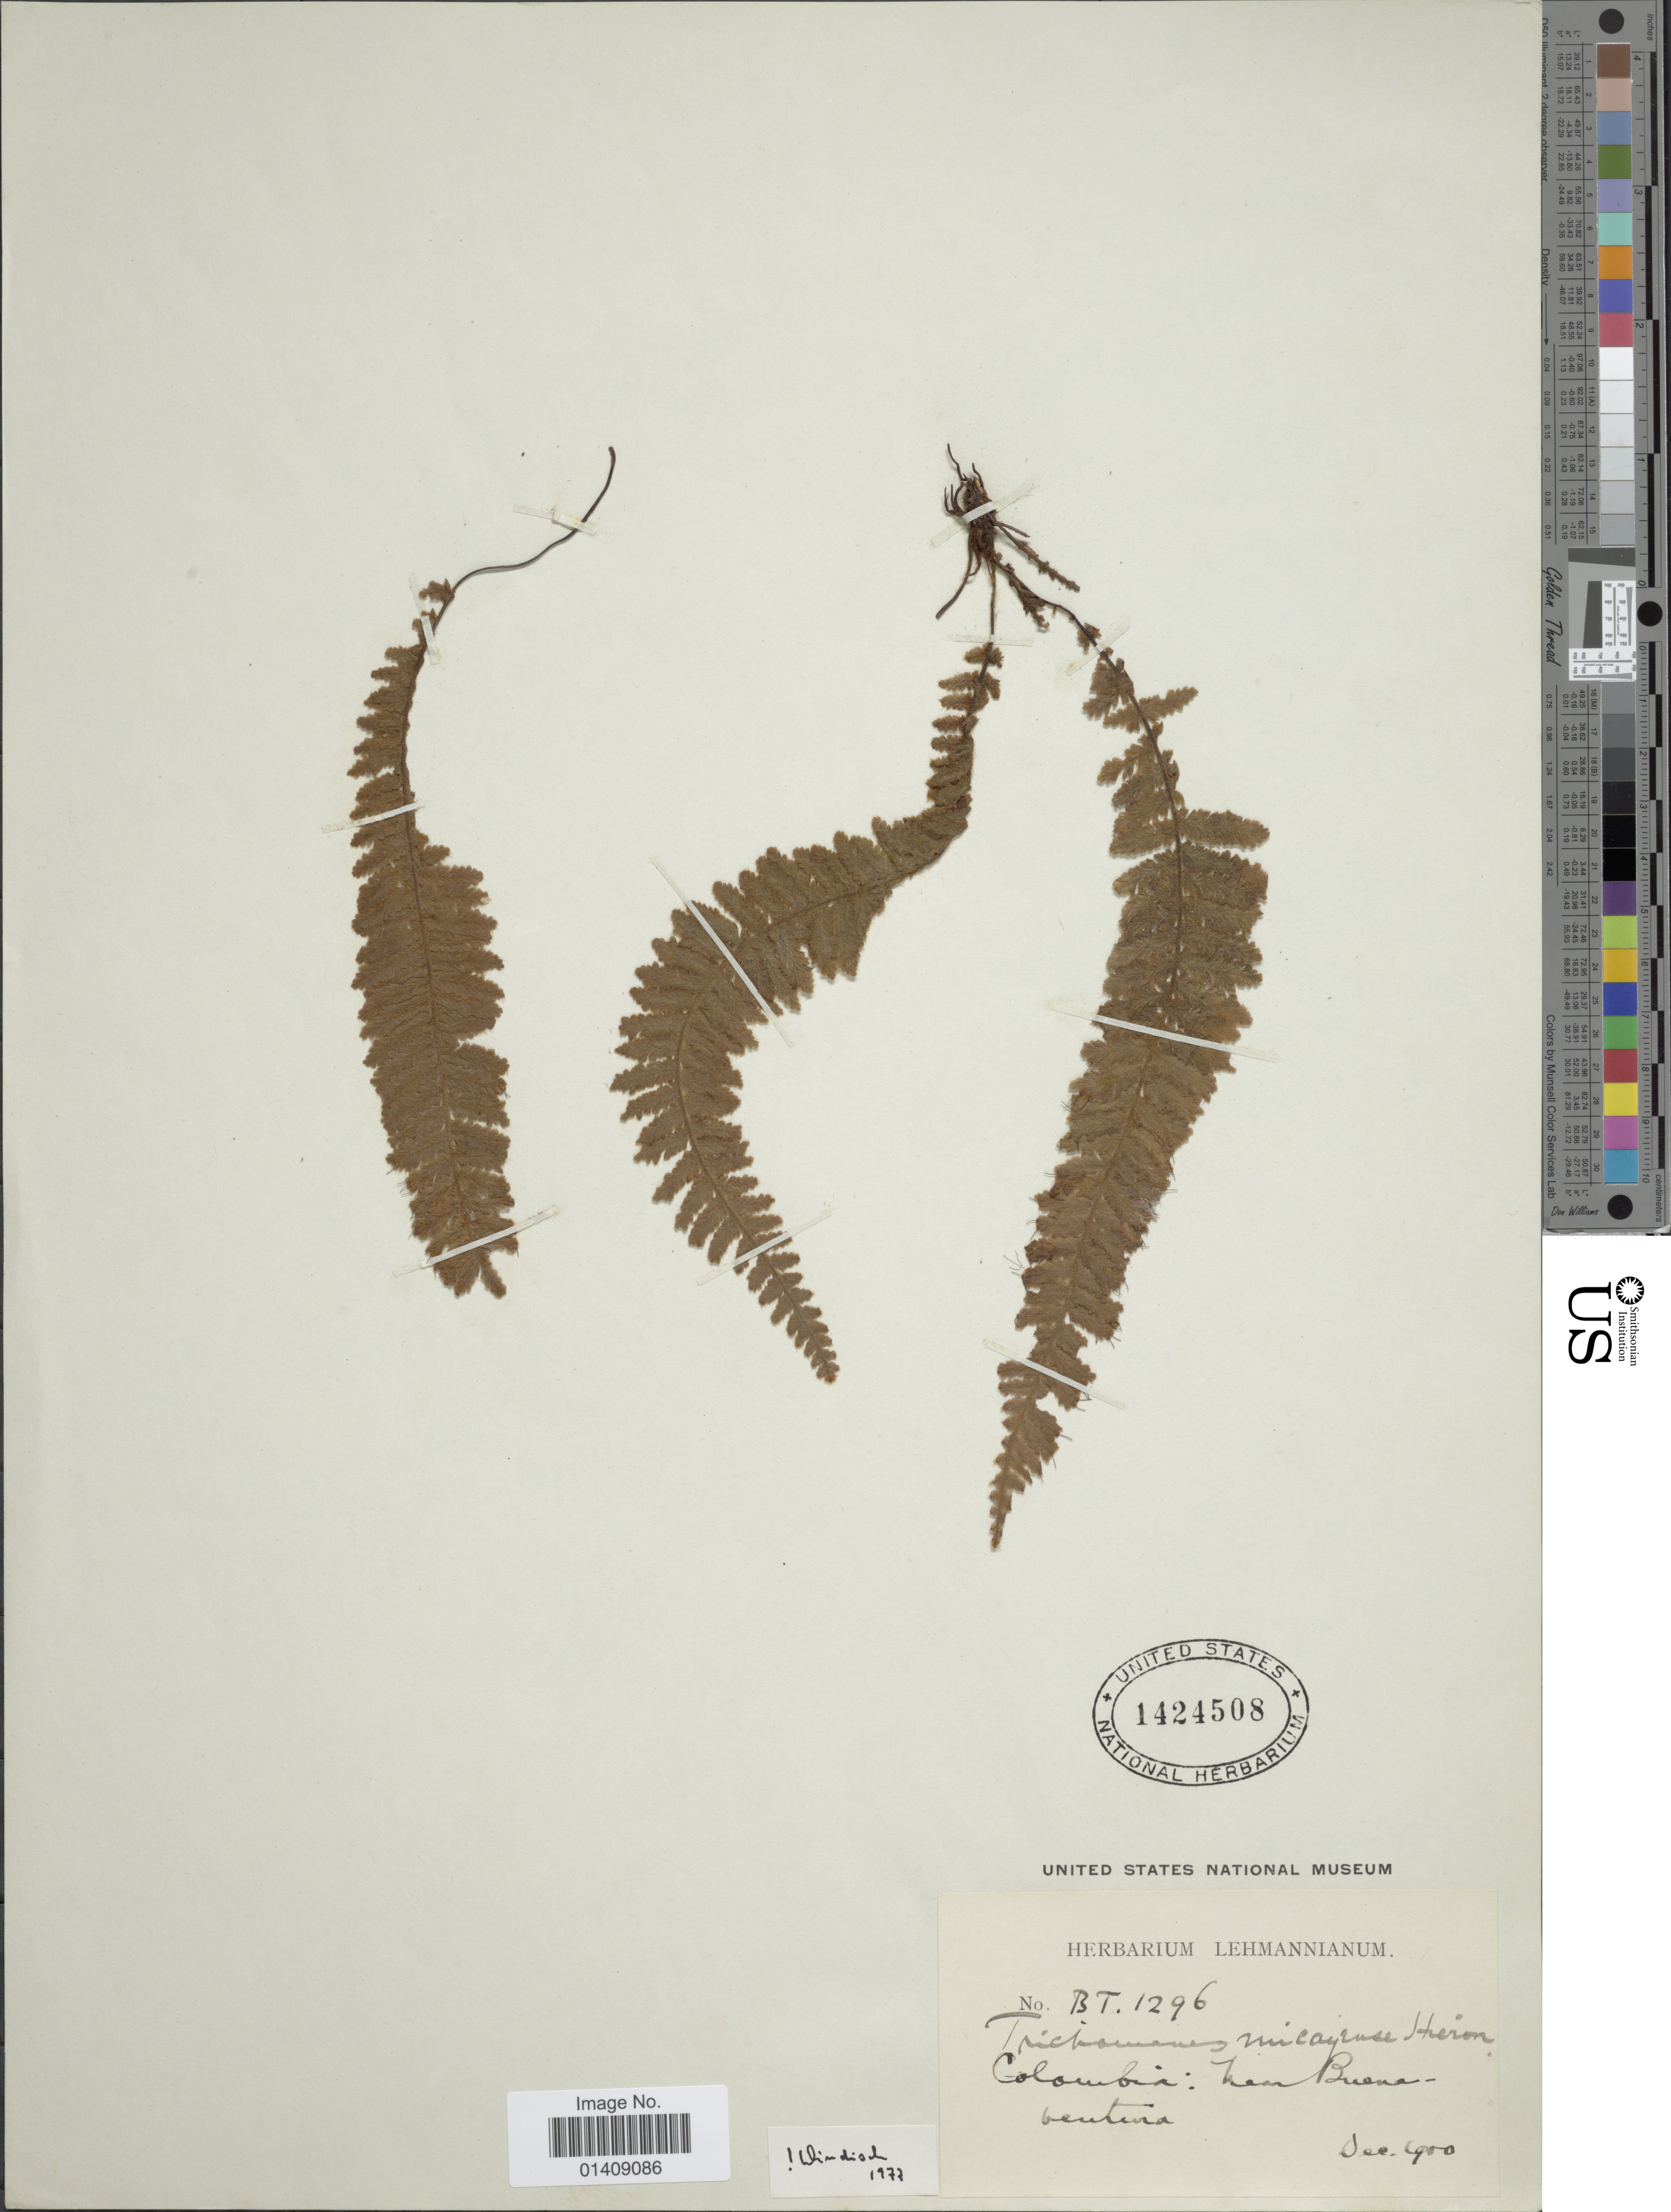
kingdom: Plantae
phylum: Tracheophyta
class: Polypodiopsida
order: Hymenophyllales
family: Hymenophyllaceae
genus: Trichomanes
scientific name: Trichomanes micayense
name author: Hieron.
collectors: ex herb. Lehmannianum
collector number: BT. 1296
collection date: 1950-12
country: Colombia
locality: Near Bueanventura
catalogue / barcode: US 1424508